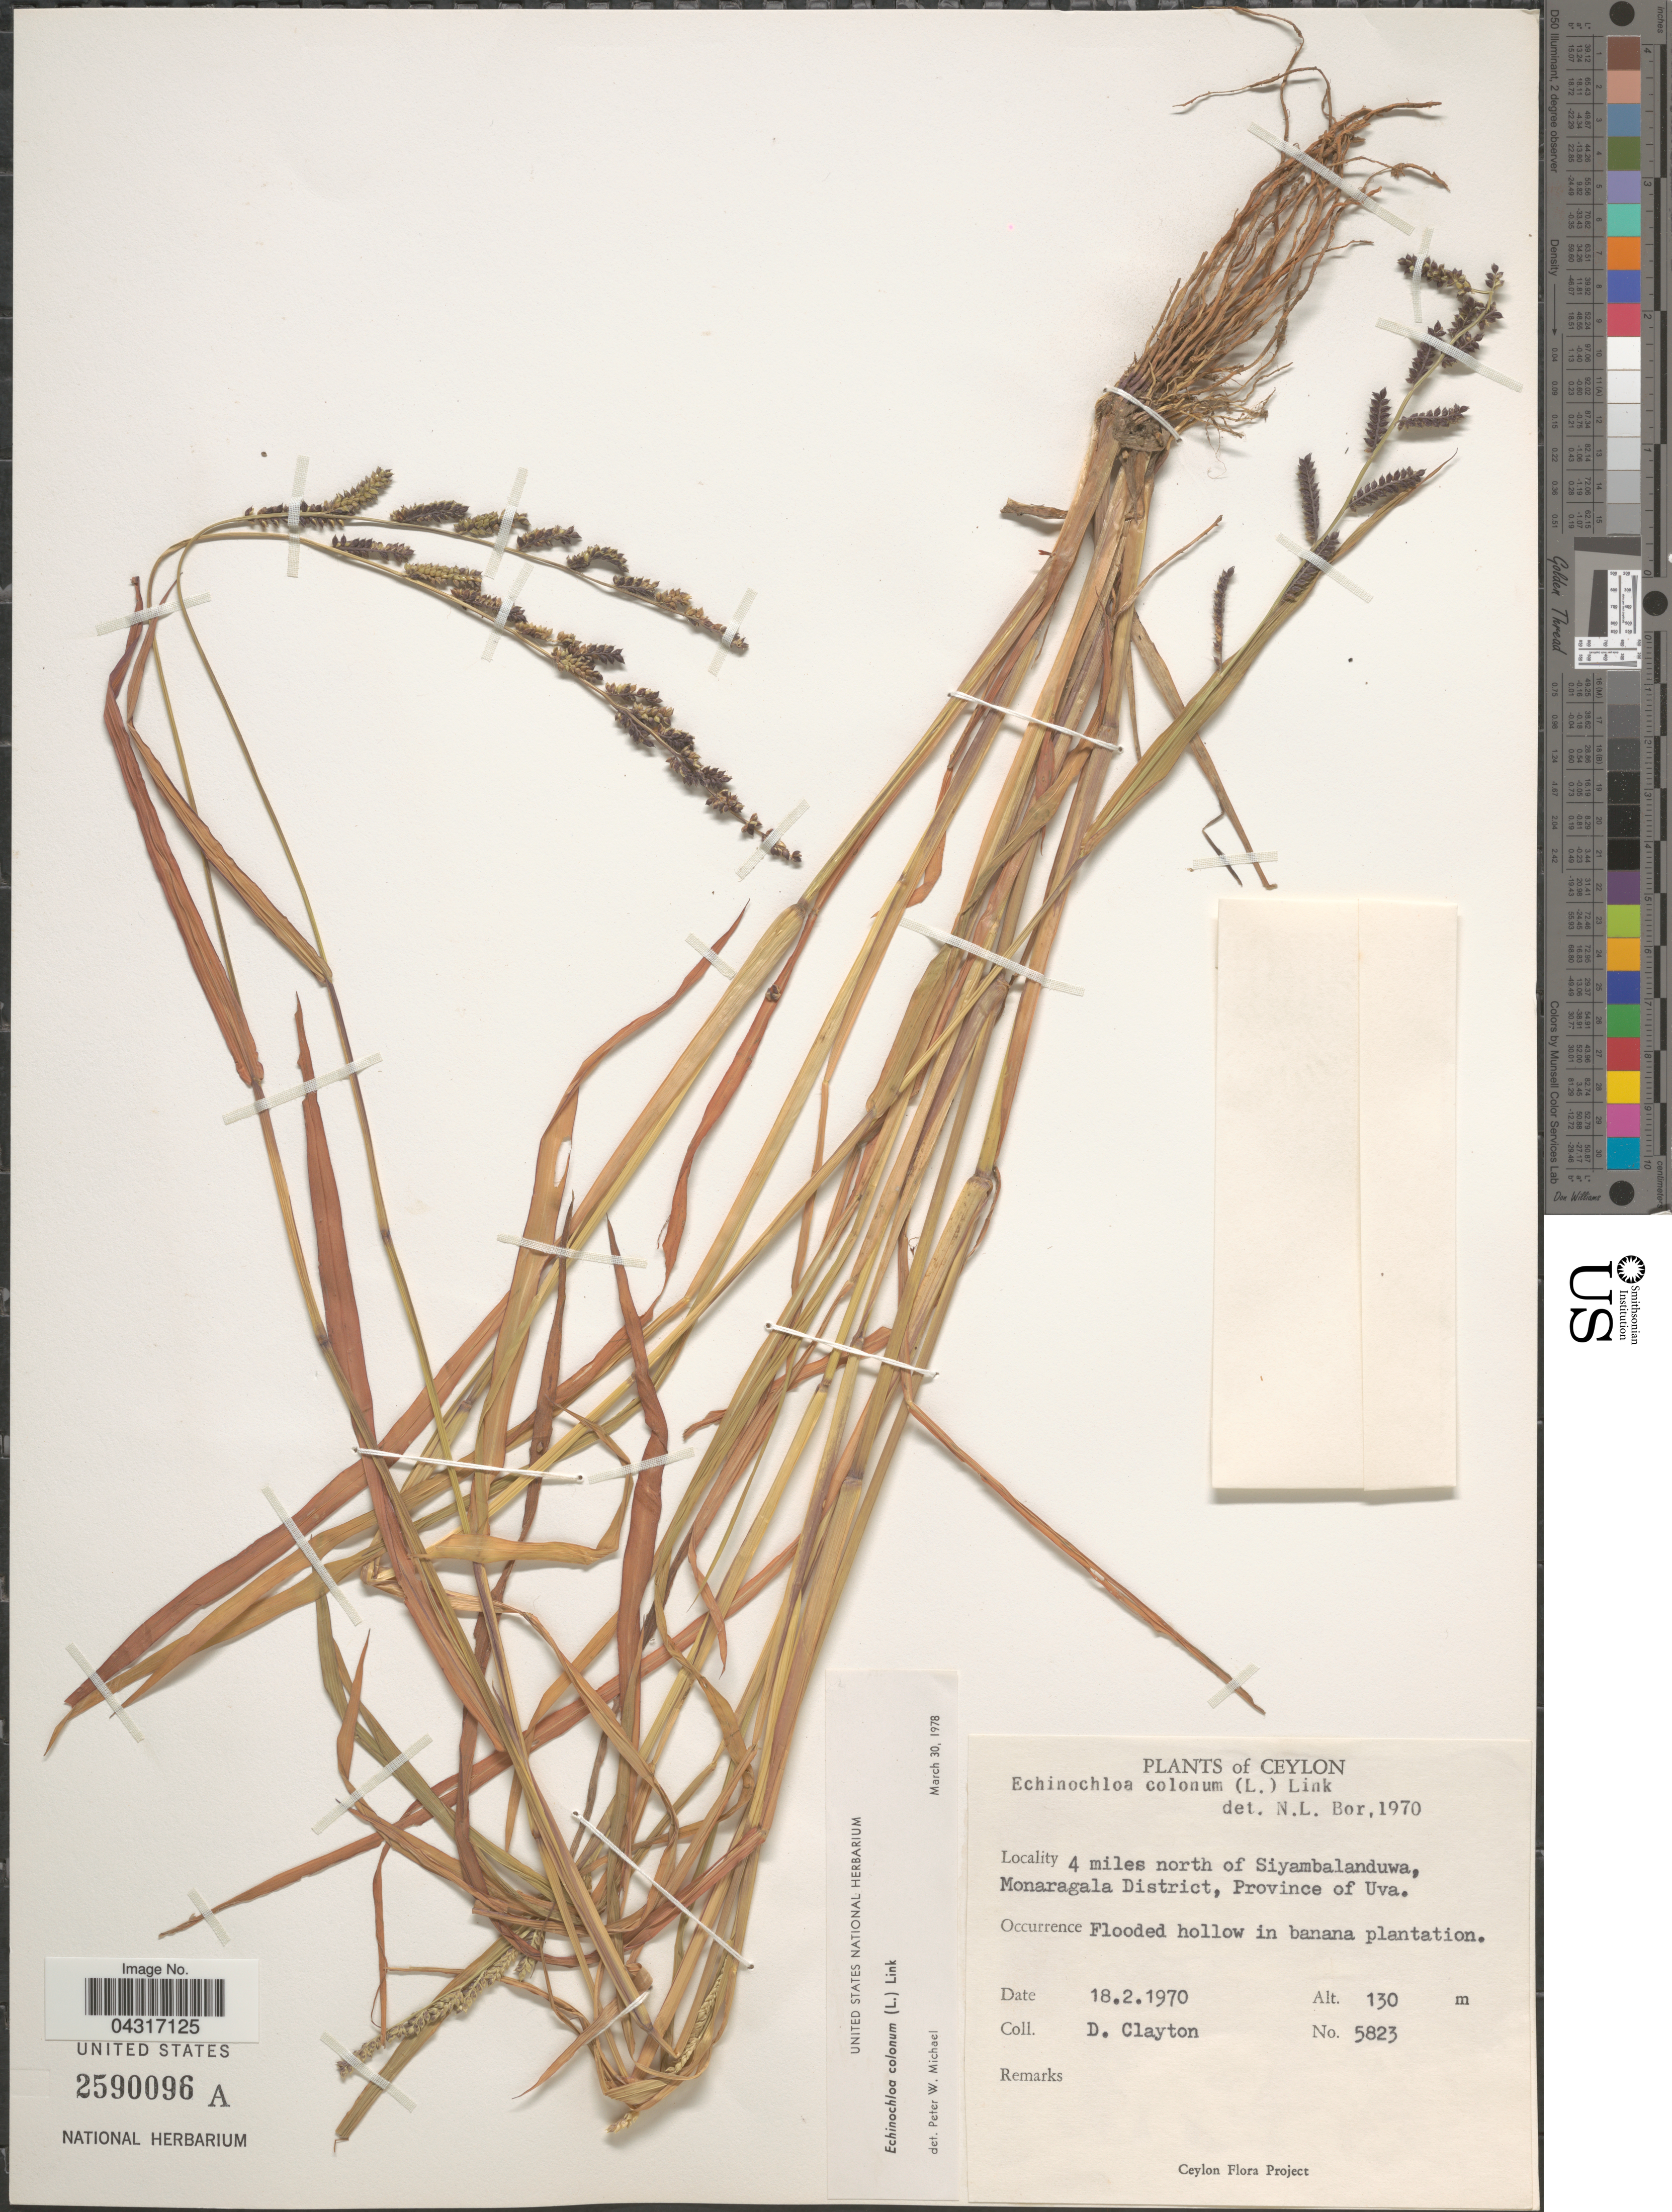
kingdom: Plantae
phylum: Tracheophyta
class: Liliopsida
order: Poales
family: Poaceae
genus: Echinochloa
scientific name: Echinochloa colona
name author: (L.) Link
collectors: D. Clayton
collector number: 5823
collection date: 1970-02-18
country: Sri Lanka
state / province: Uva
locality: Ceylon. 4 miles north of Siyambalanduwa, Monaragala District.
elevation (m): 130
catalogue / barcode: US 2590096A